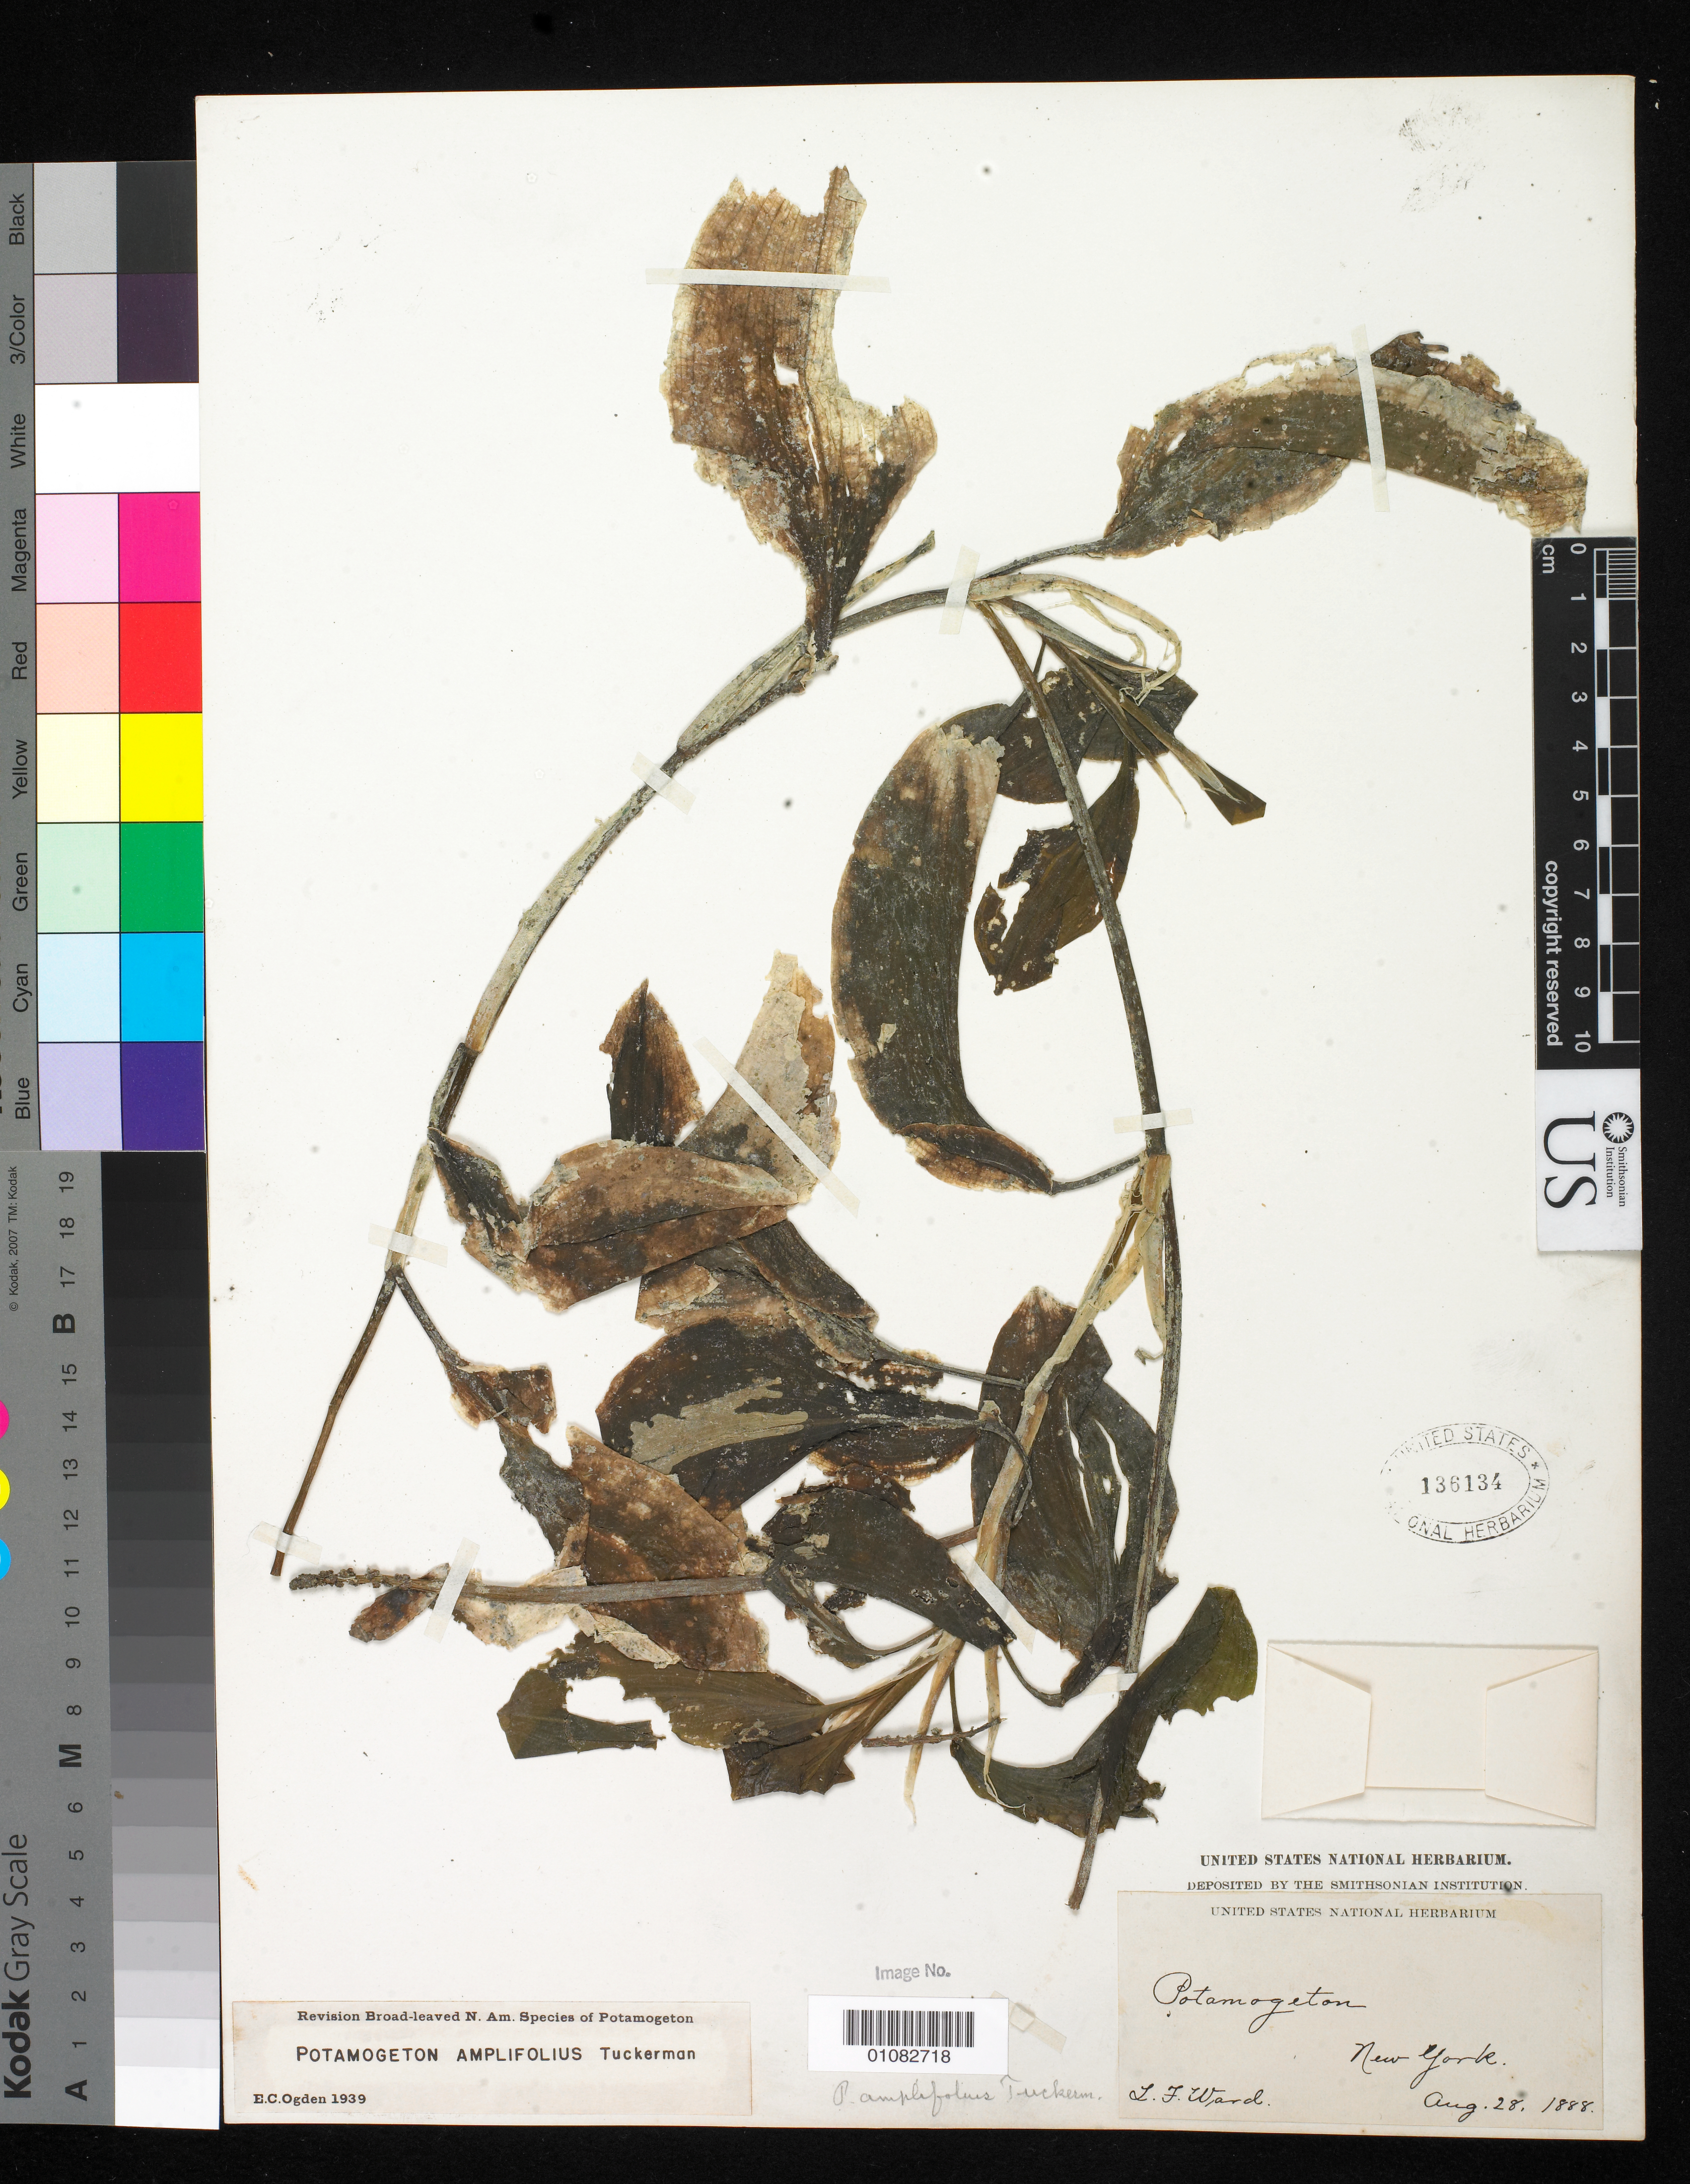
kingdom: Plantae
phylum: Tracheophyta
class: Liliopsida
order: Alismatales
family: Potamogetonaceae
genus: Potamogeton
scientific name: Potamogeton amplifolius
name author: Tuckerm.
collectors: L. F. Ward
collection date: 1888-08-28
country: United States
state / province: New York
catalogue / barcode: US 136134